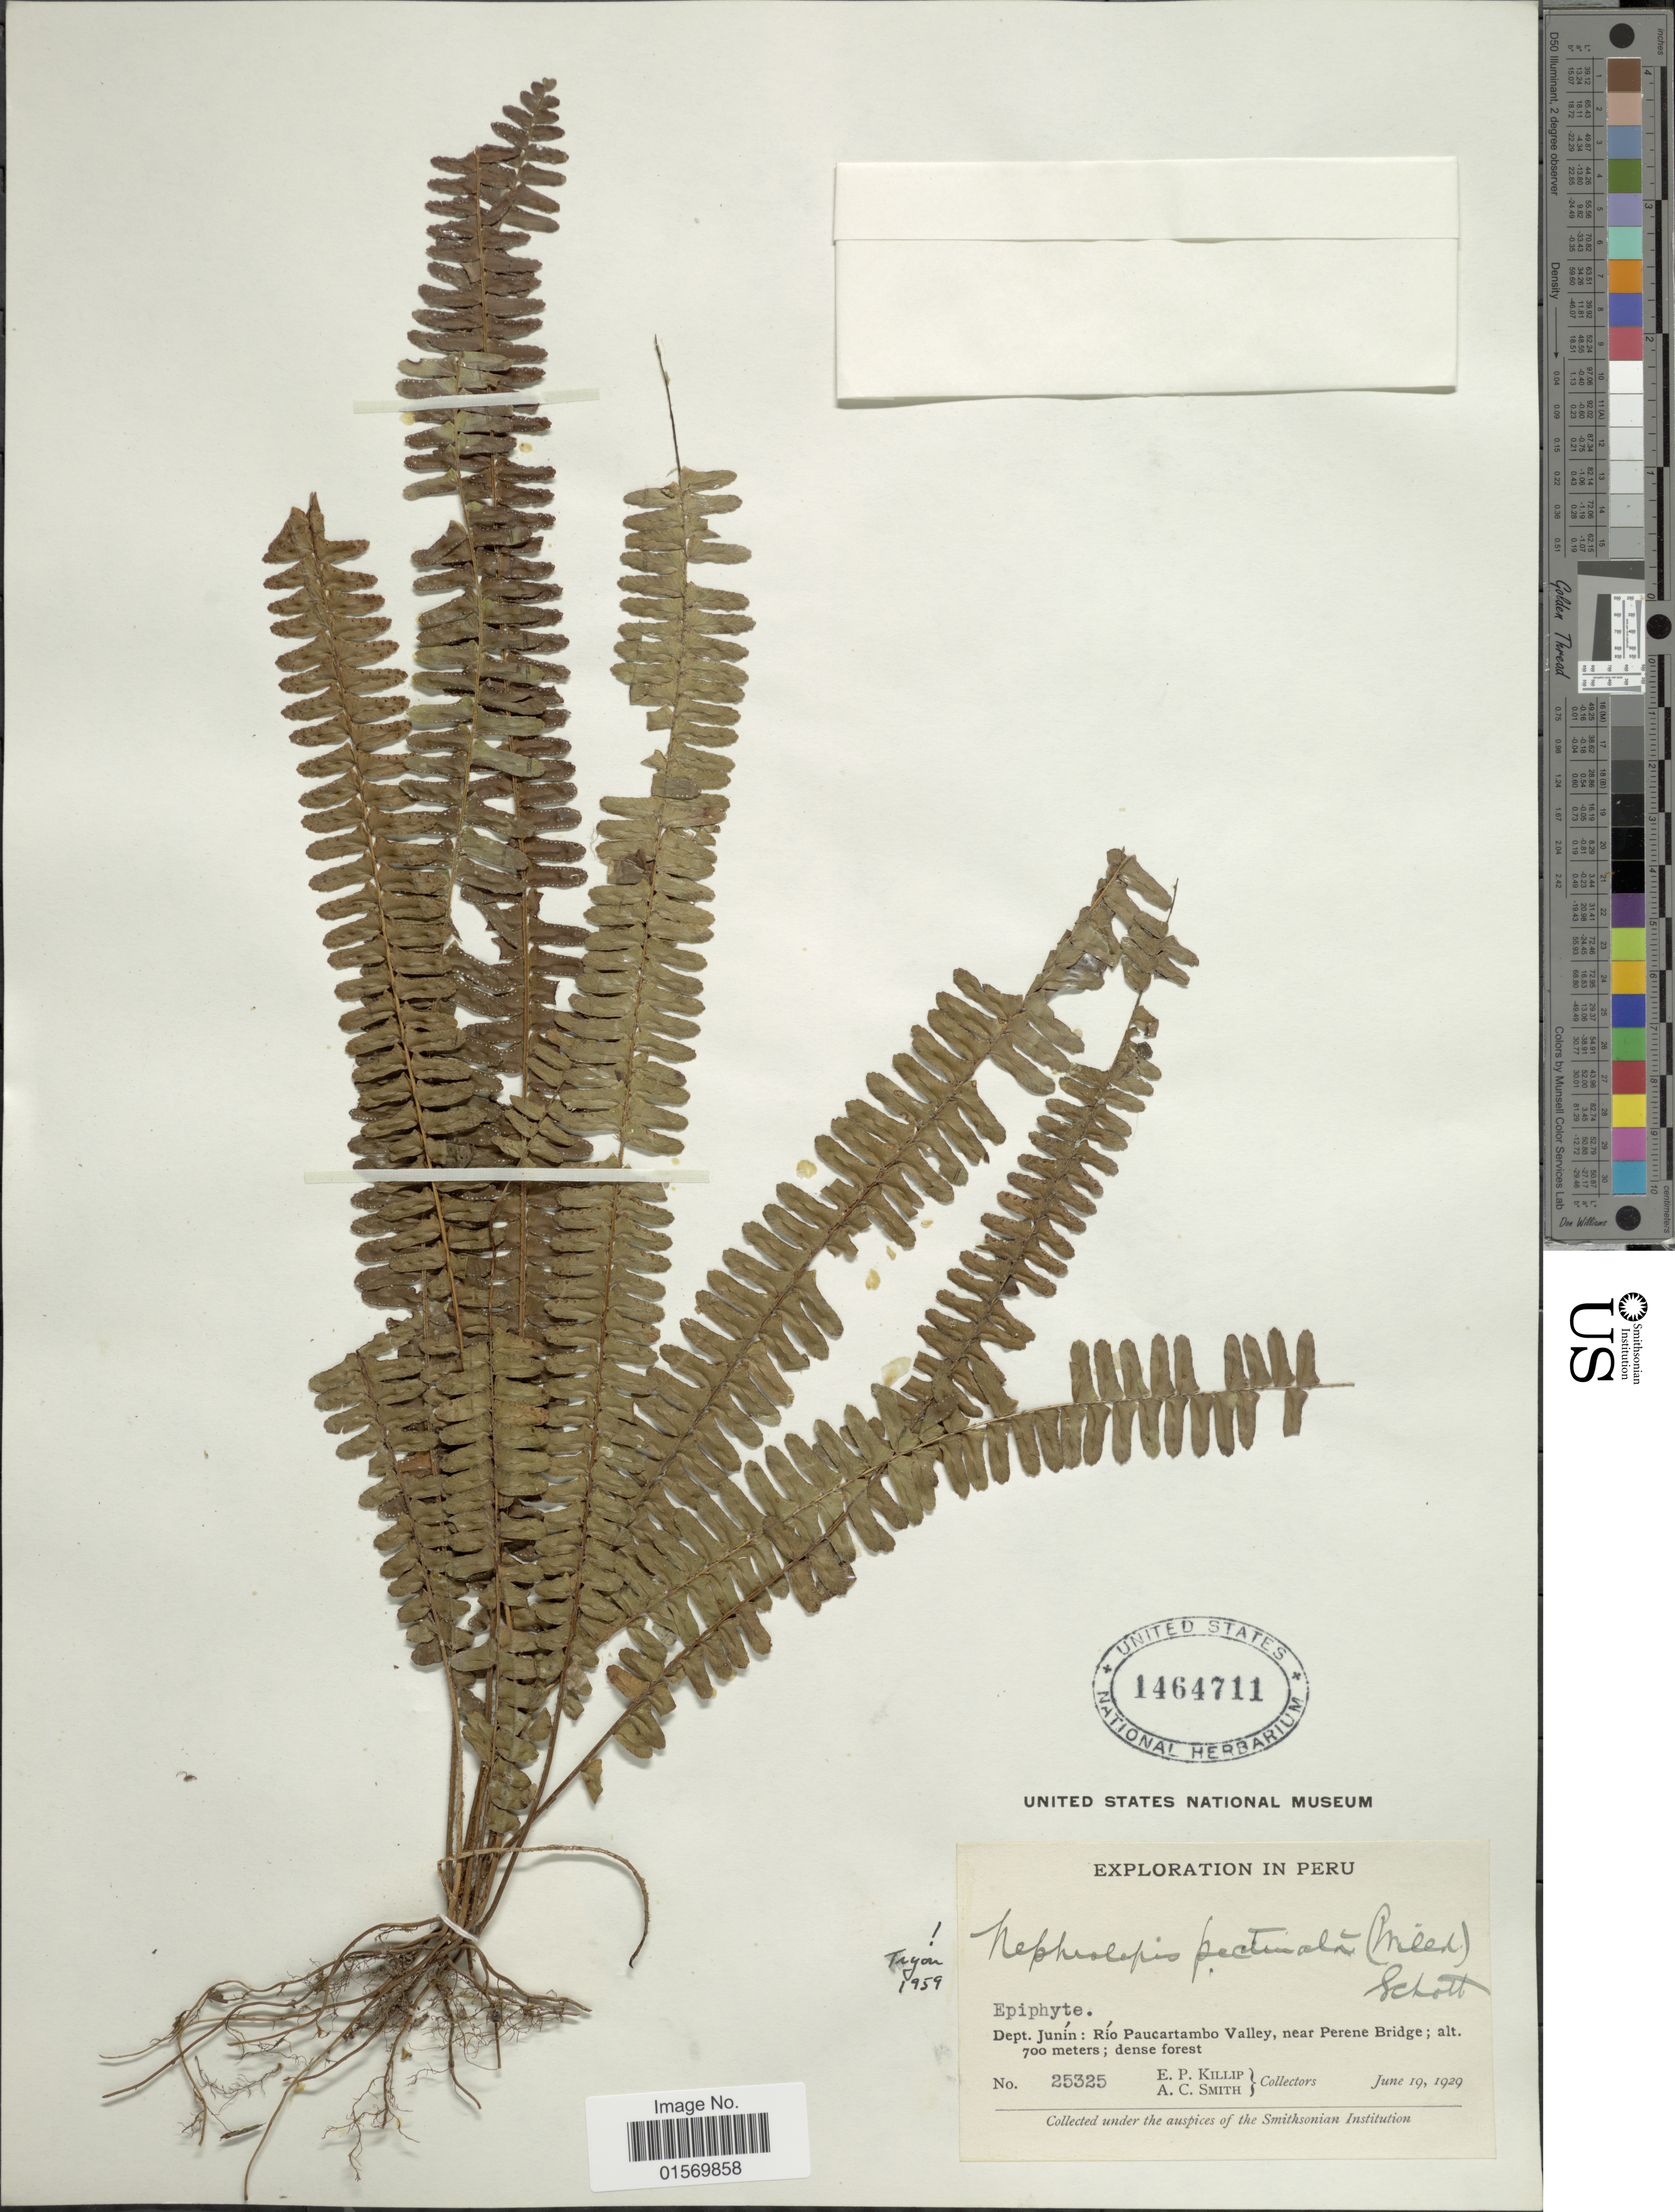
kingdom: Plantae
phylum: Tracheophyta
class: Polypodiopsida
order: Polypodiales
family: Nephrolepidaceae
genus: Nephrolepis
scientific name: Nephrolepis pectinata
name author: (Willd.) Schott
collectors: E. P. Killip & A. C. Smith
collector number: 25325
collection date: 1929-06-19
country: Peru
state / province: Junín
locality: Rio Paucartambo Valley, near Perene Bridge.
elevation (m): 700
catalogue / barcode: US 1464711